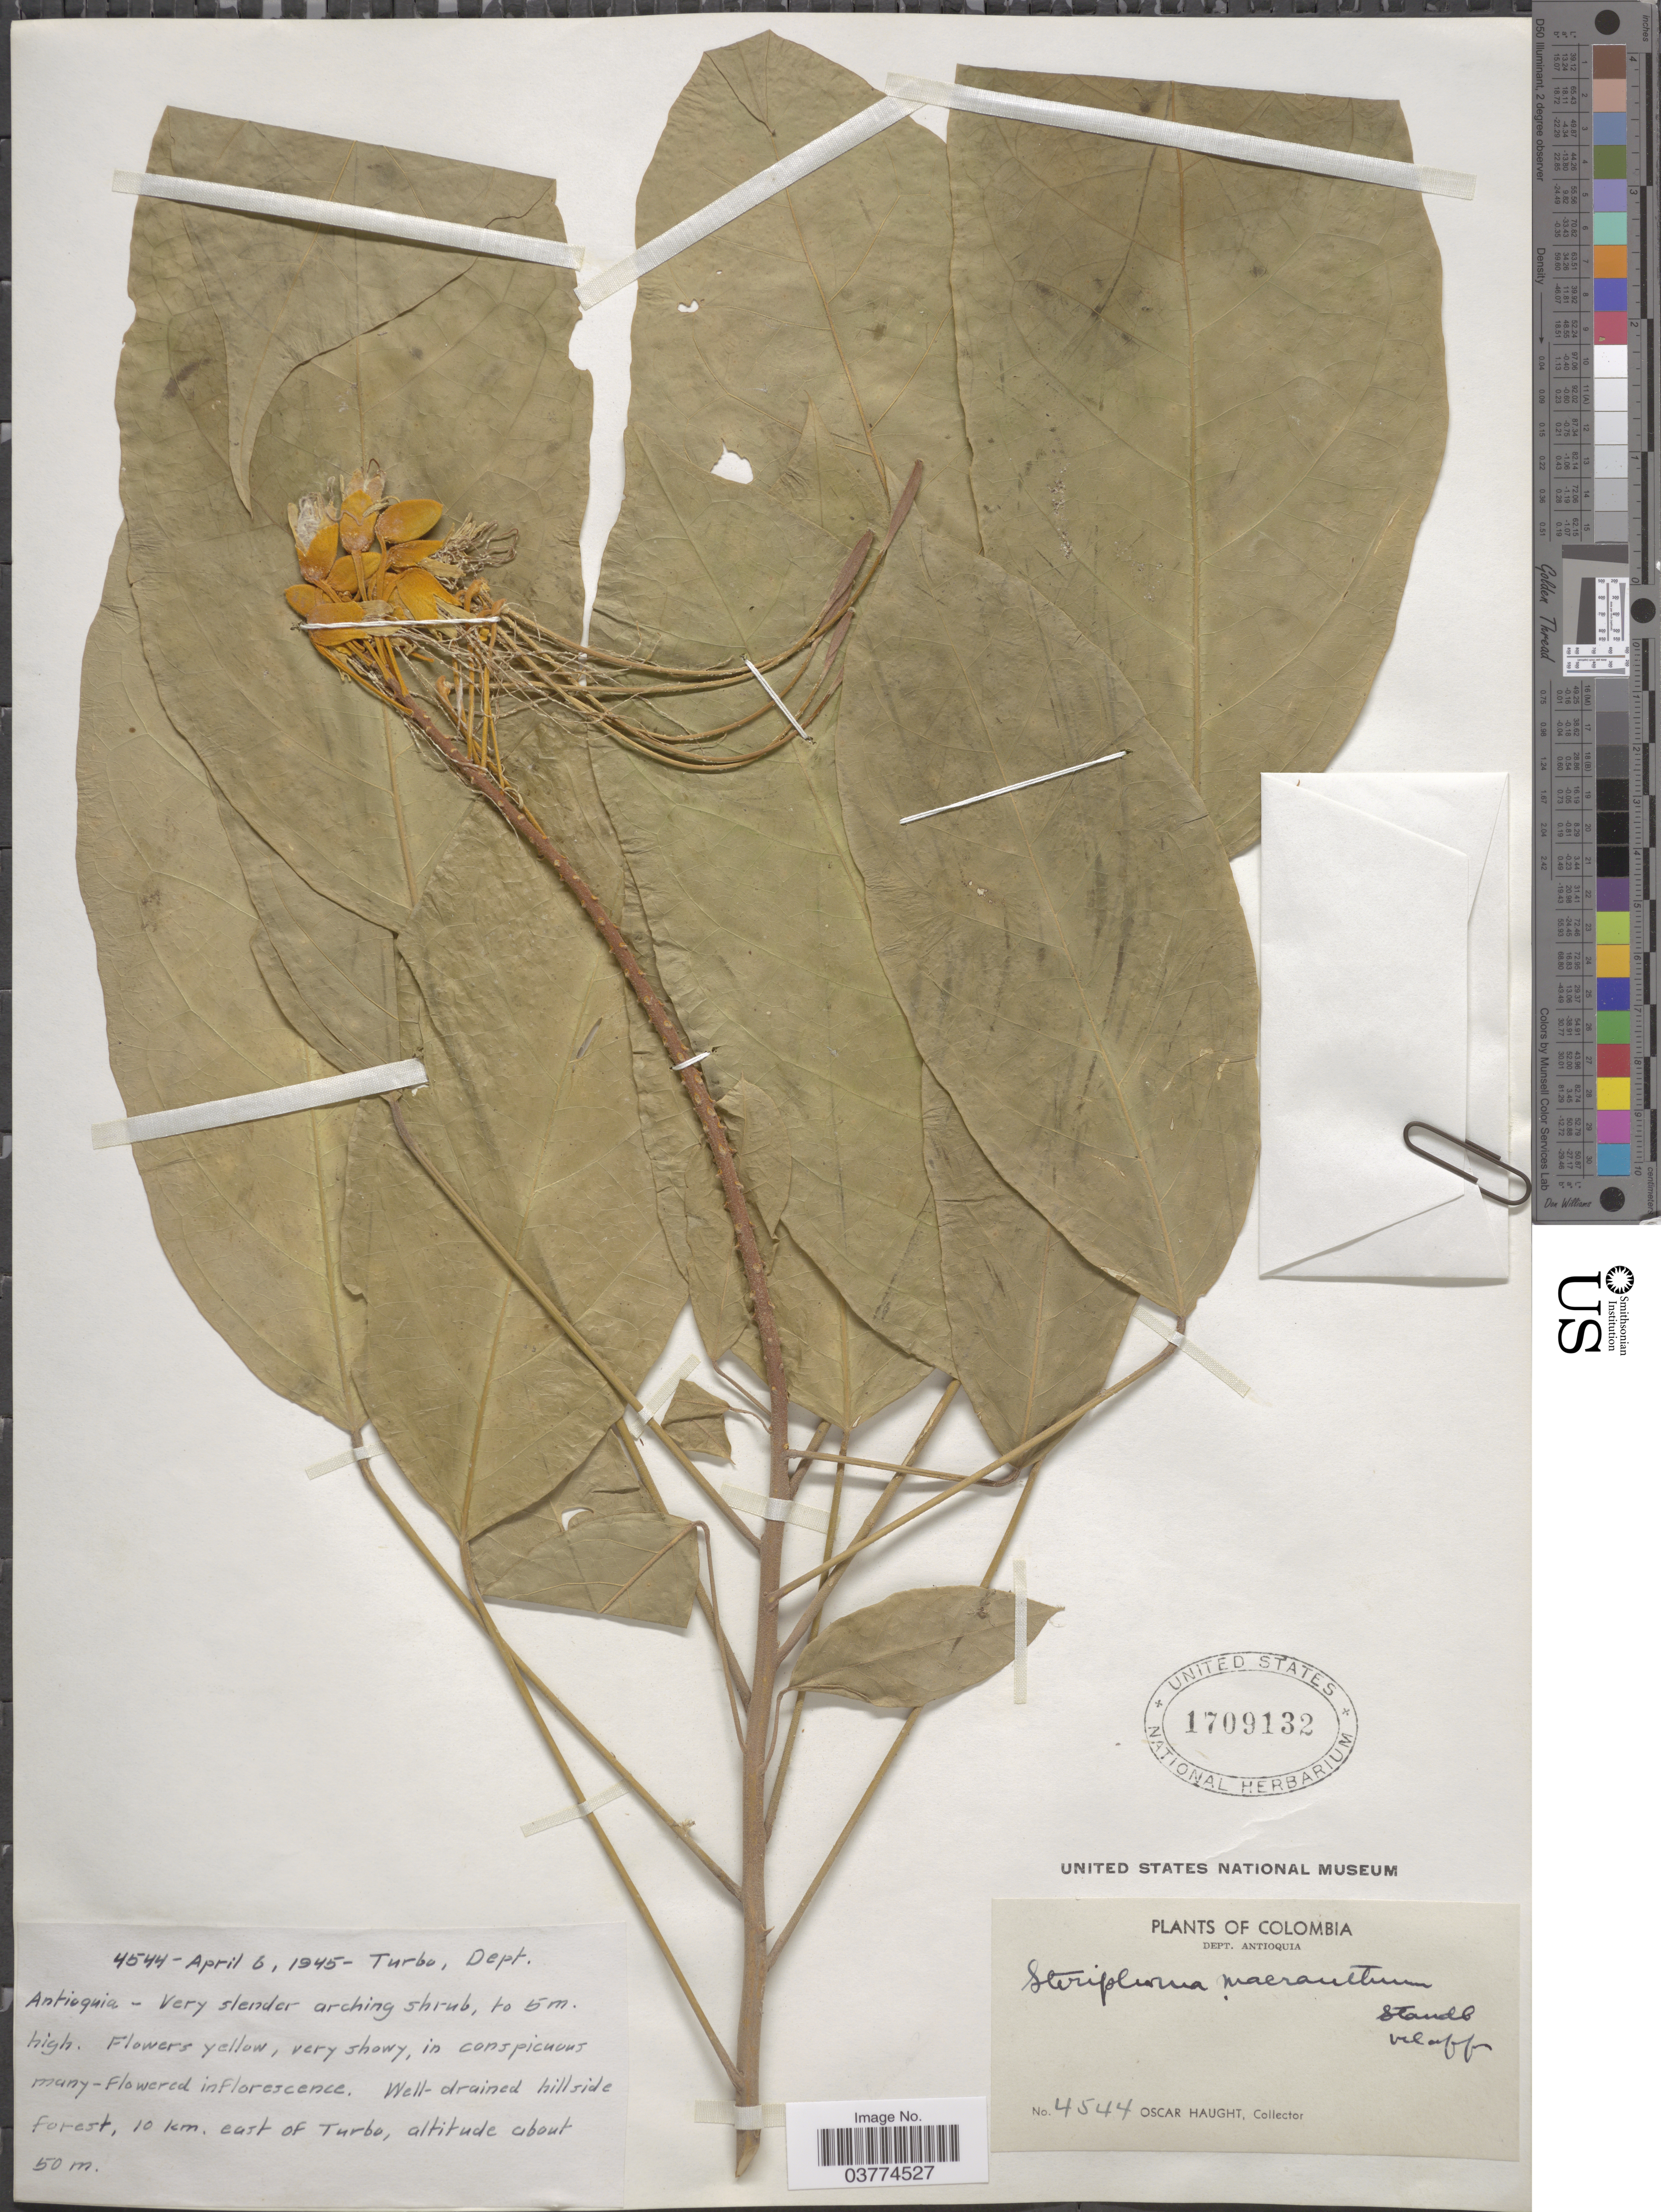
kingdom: Plantae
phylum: Tracheophyta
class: Magnoliopsida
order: Brassicales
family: Capparaceae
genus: Steriphoma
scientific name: Steriphoma macrantha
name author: Standl.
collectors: O. L. Haught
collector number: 4544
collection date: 1945-04-06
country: Colombia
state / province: Antioquia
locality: Turbo, Dept. Antioquia.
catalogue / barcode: US 1709132